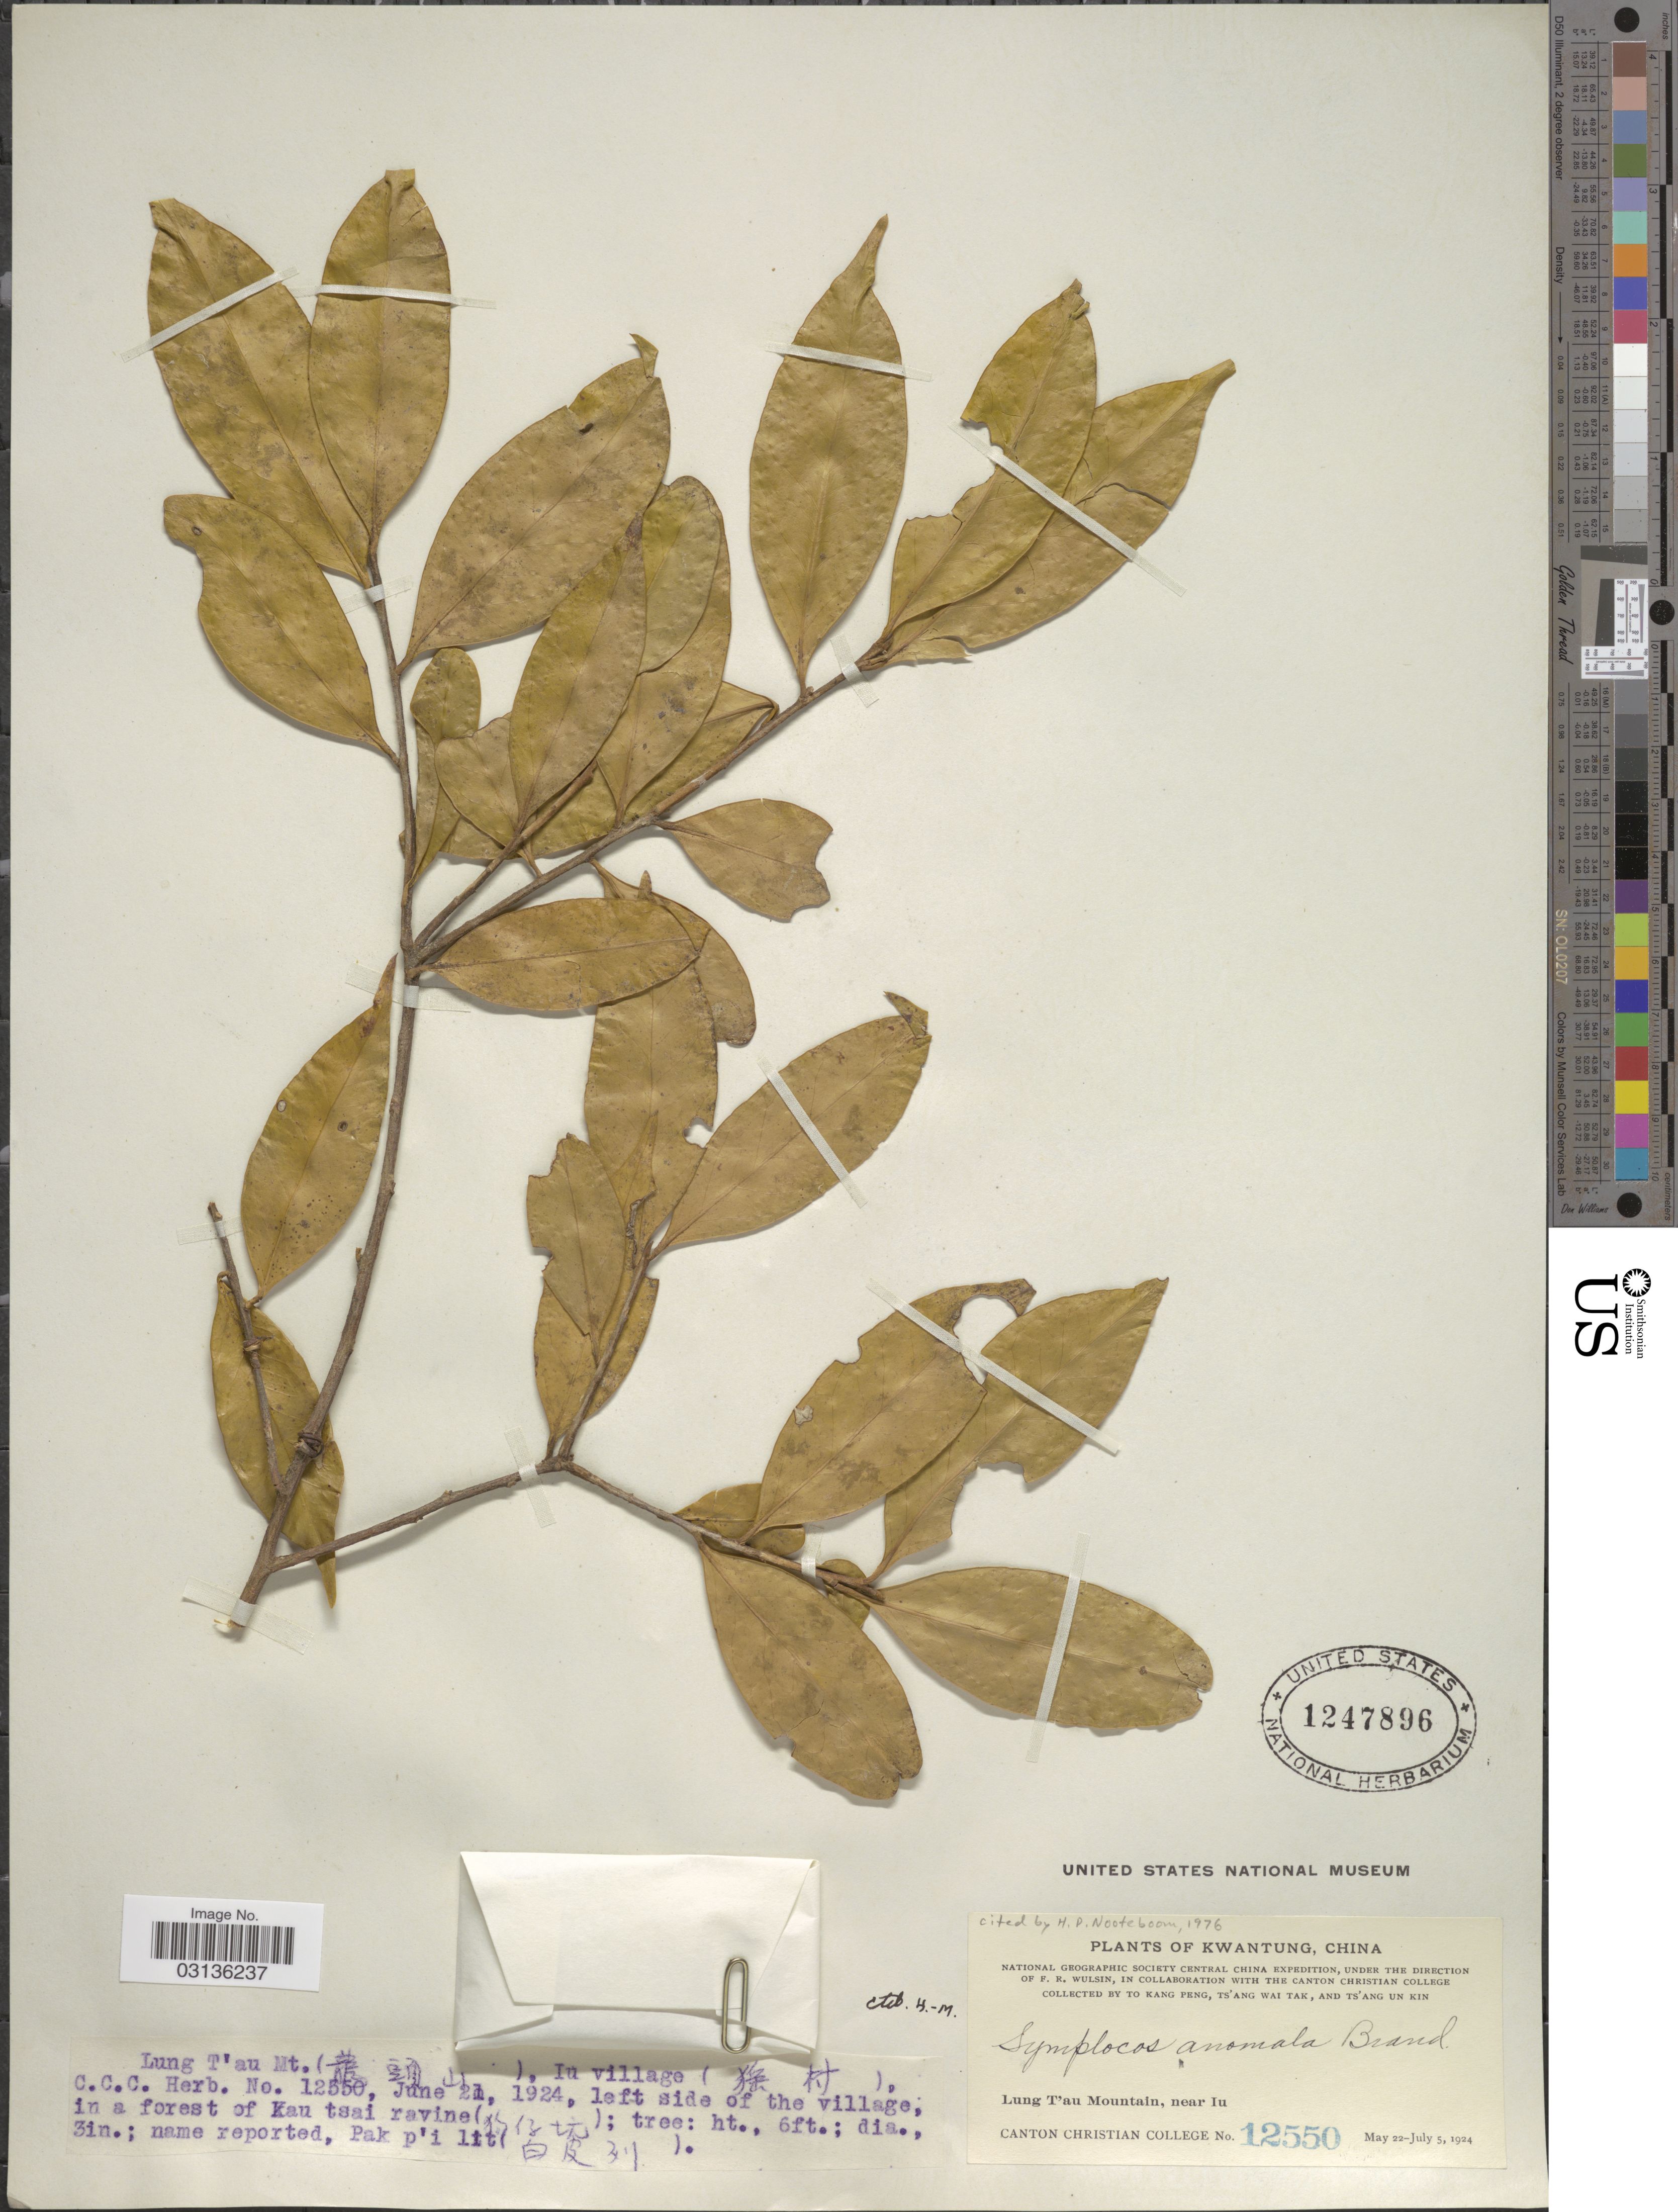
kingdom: Plantae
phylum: Tracheophyta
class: Magnoliopsida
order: Ericales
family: Symplocaceae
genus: Symplocos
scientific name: Symplocos anomala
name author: Brand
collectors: T. K. Peng, T. Tak & T. Kin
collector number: Canton Christian College 12550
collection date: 1924-06-21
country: China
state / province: Guangdong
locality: Kwangtung. Lung T'au Mountain, near Iu. Left side of the village, in a forest of Kau tsai ravine.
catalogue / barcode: US 1247896